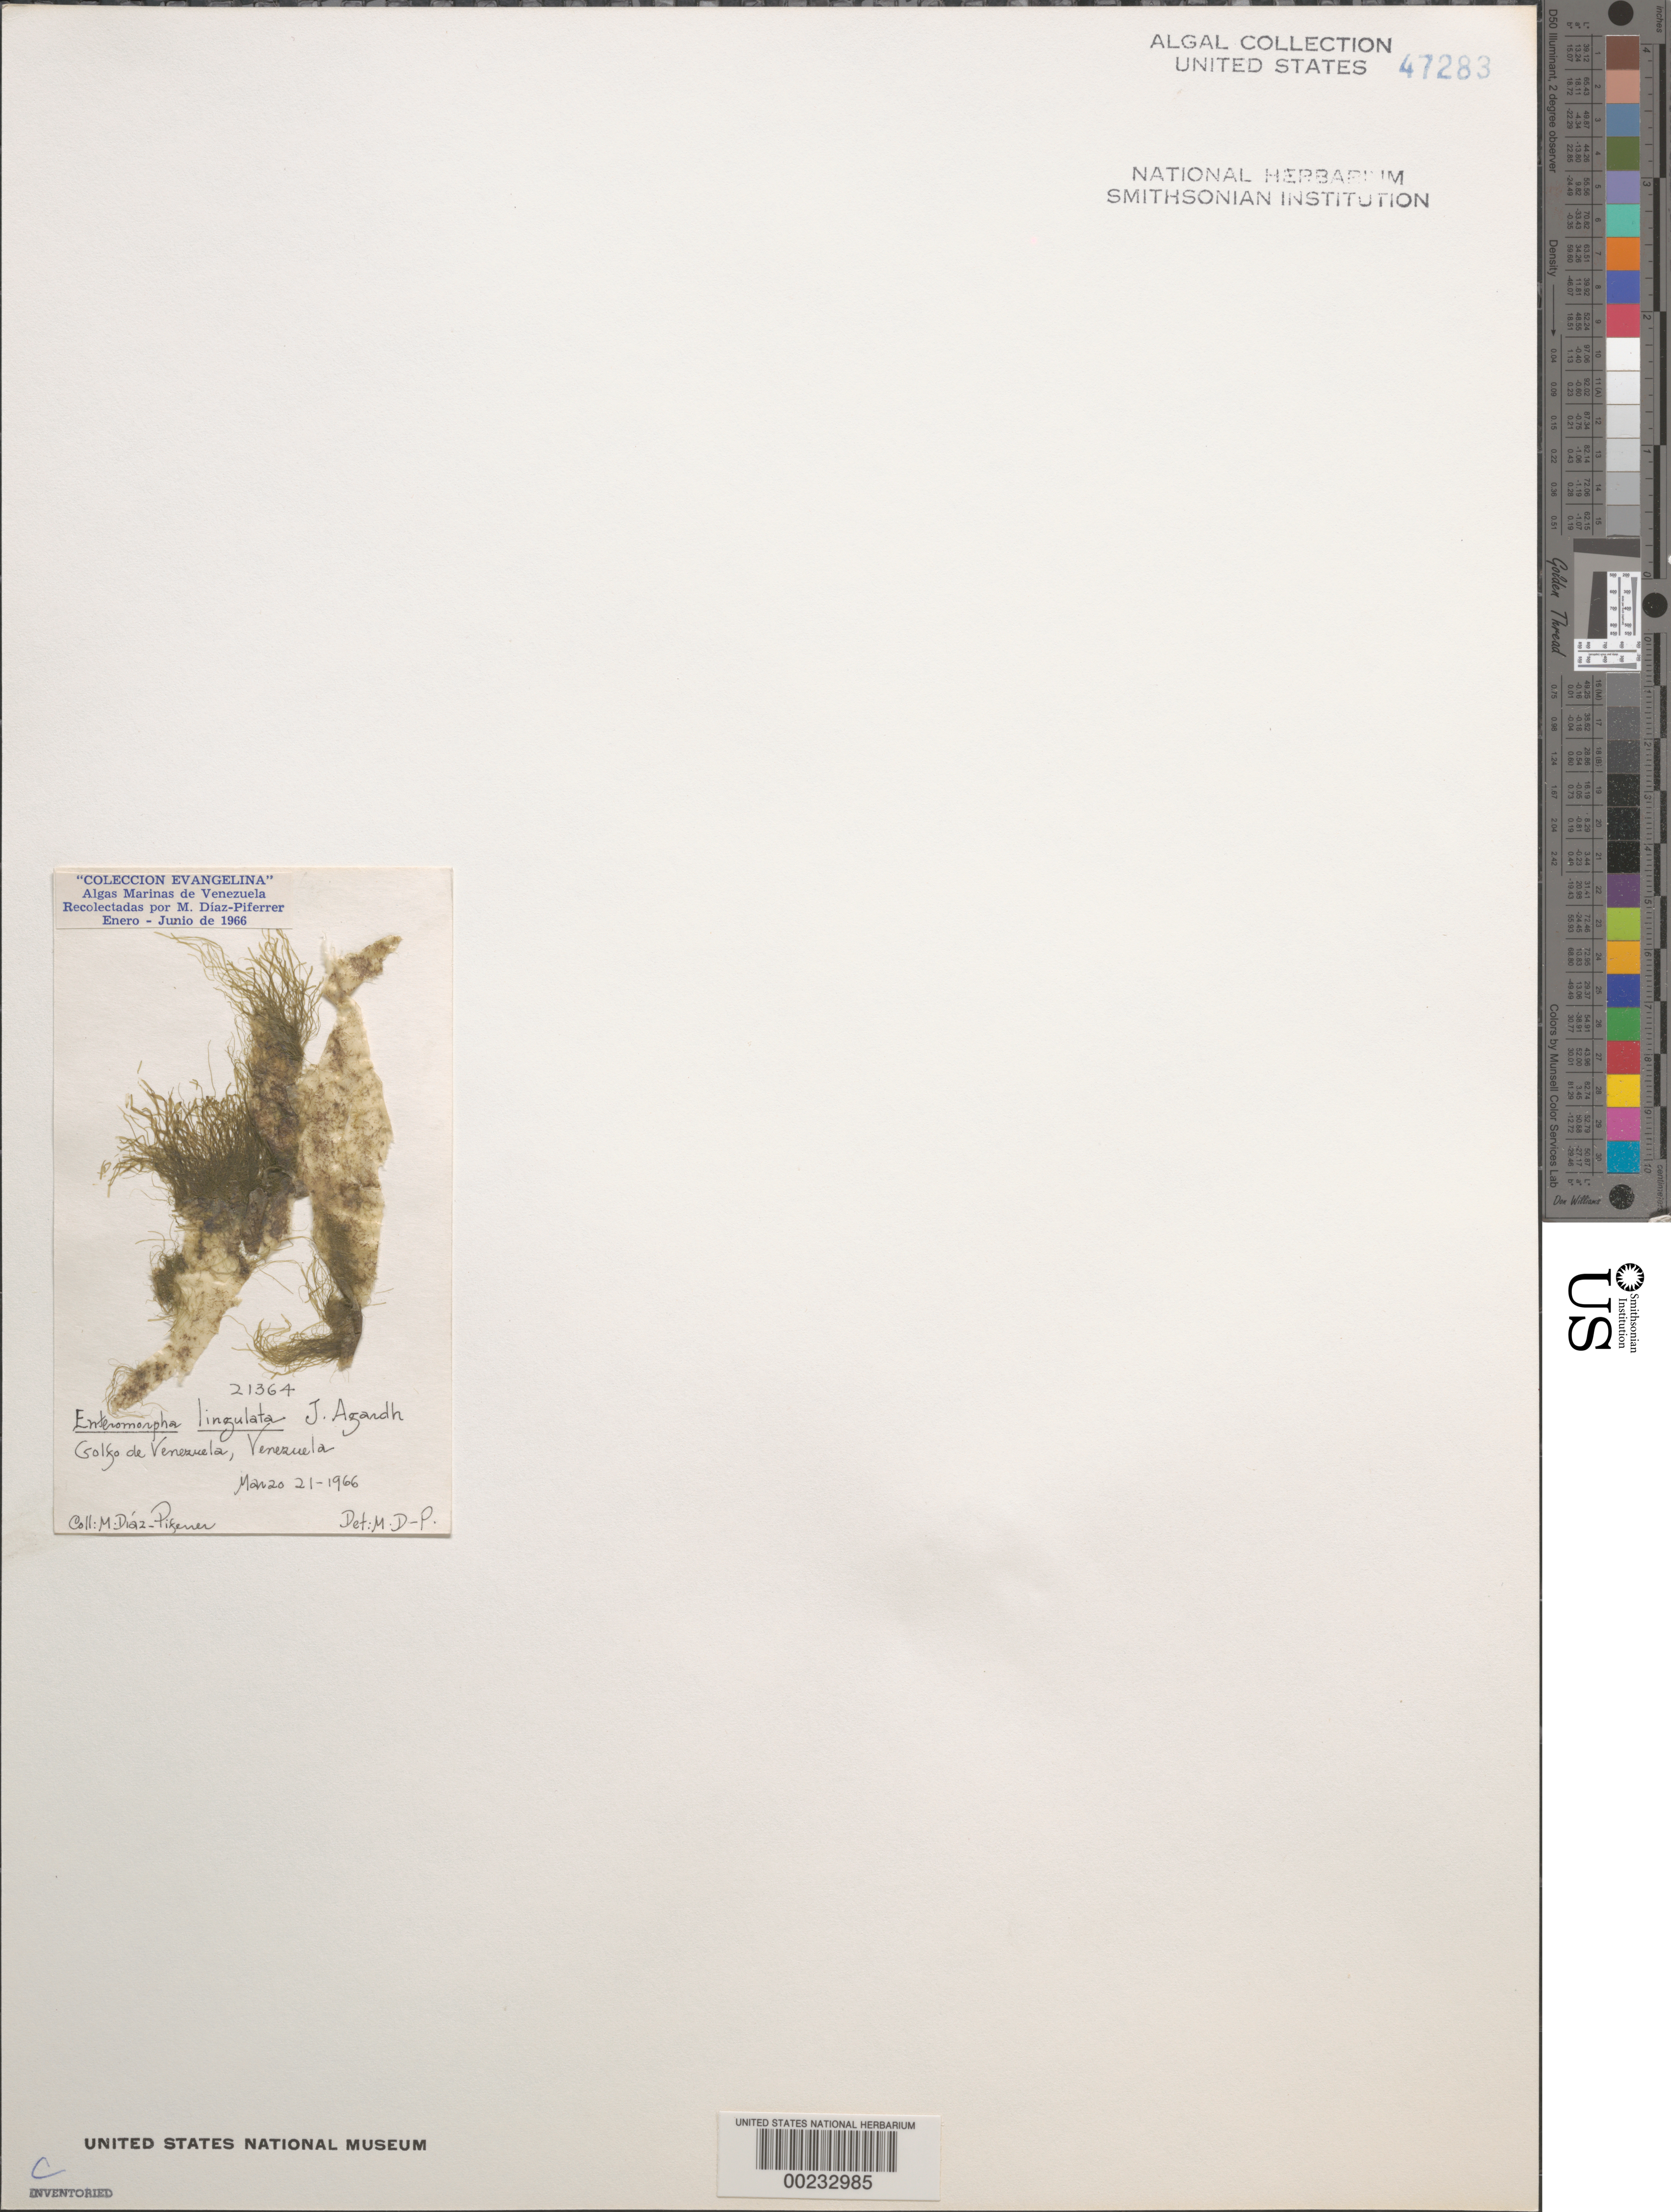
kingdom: Plantae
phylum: Chlorophyta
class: Ulvophyceae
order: Ulvales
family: Ulvaceae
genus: Ulva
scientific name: Ulva flexuosa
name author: Wulfen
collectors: M. Diaz-Piferrer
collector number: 21364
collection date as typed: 21 Mar 1966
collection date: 1966-03-21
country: Venezuela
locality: Golfo de venezuela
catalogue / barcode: US 47283